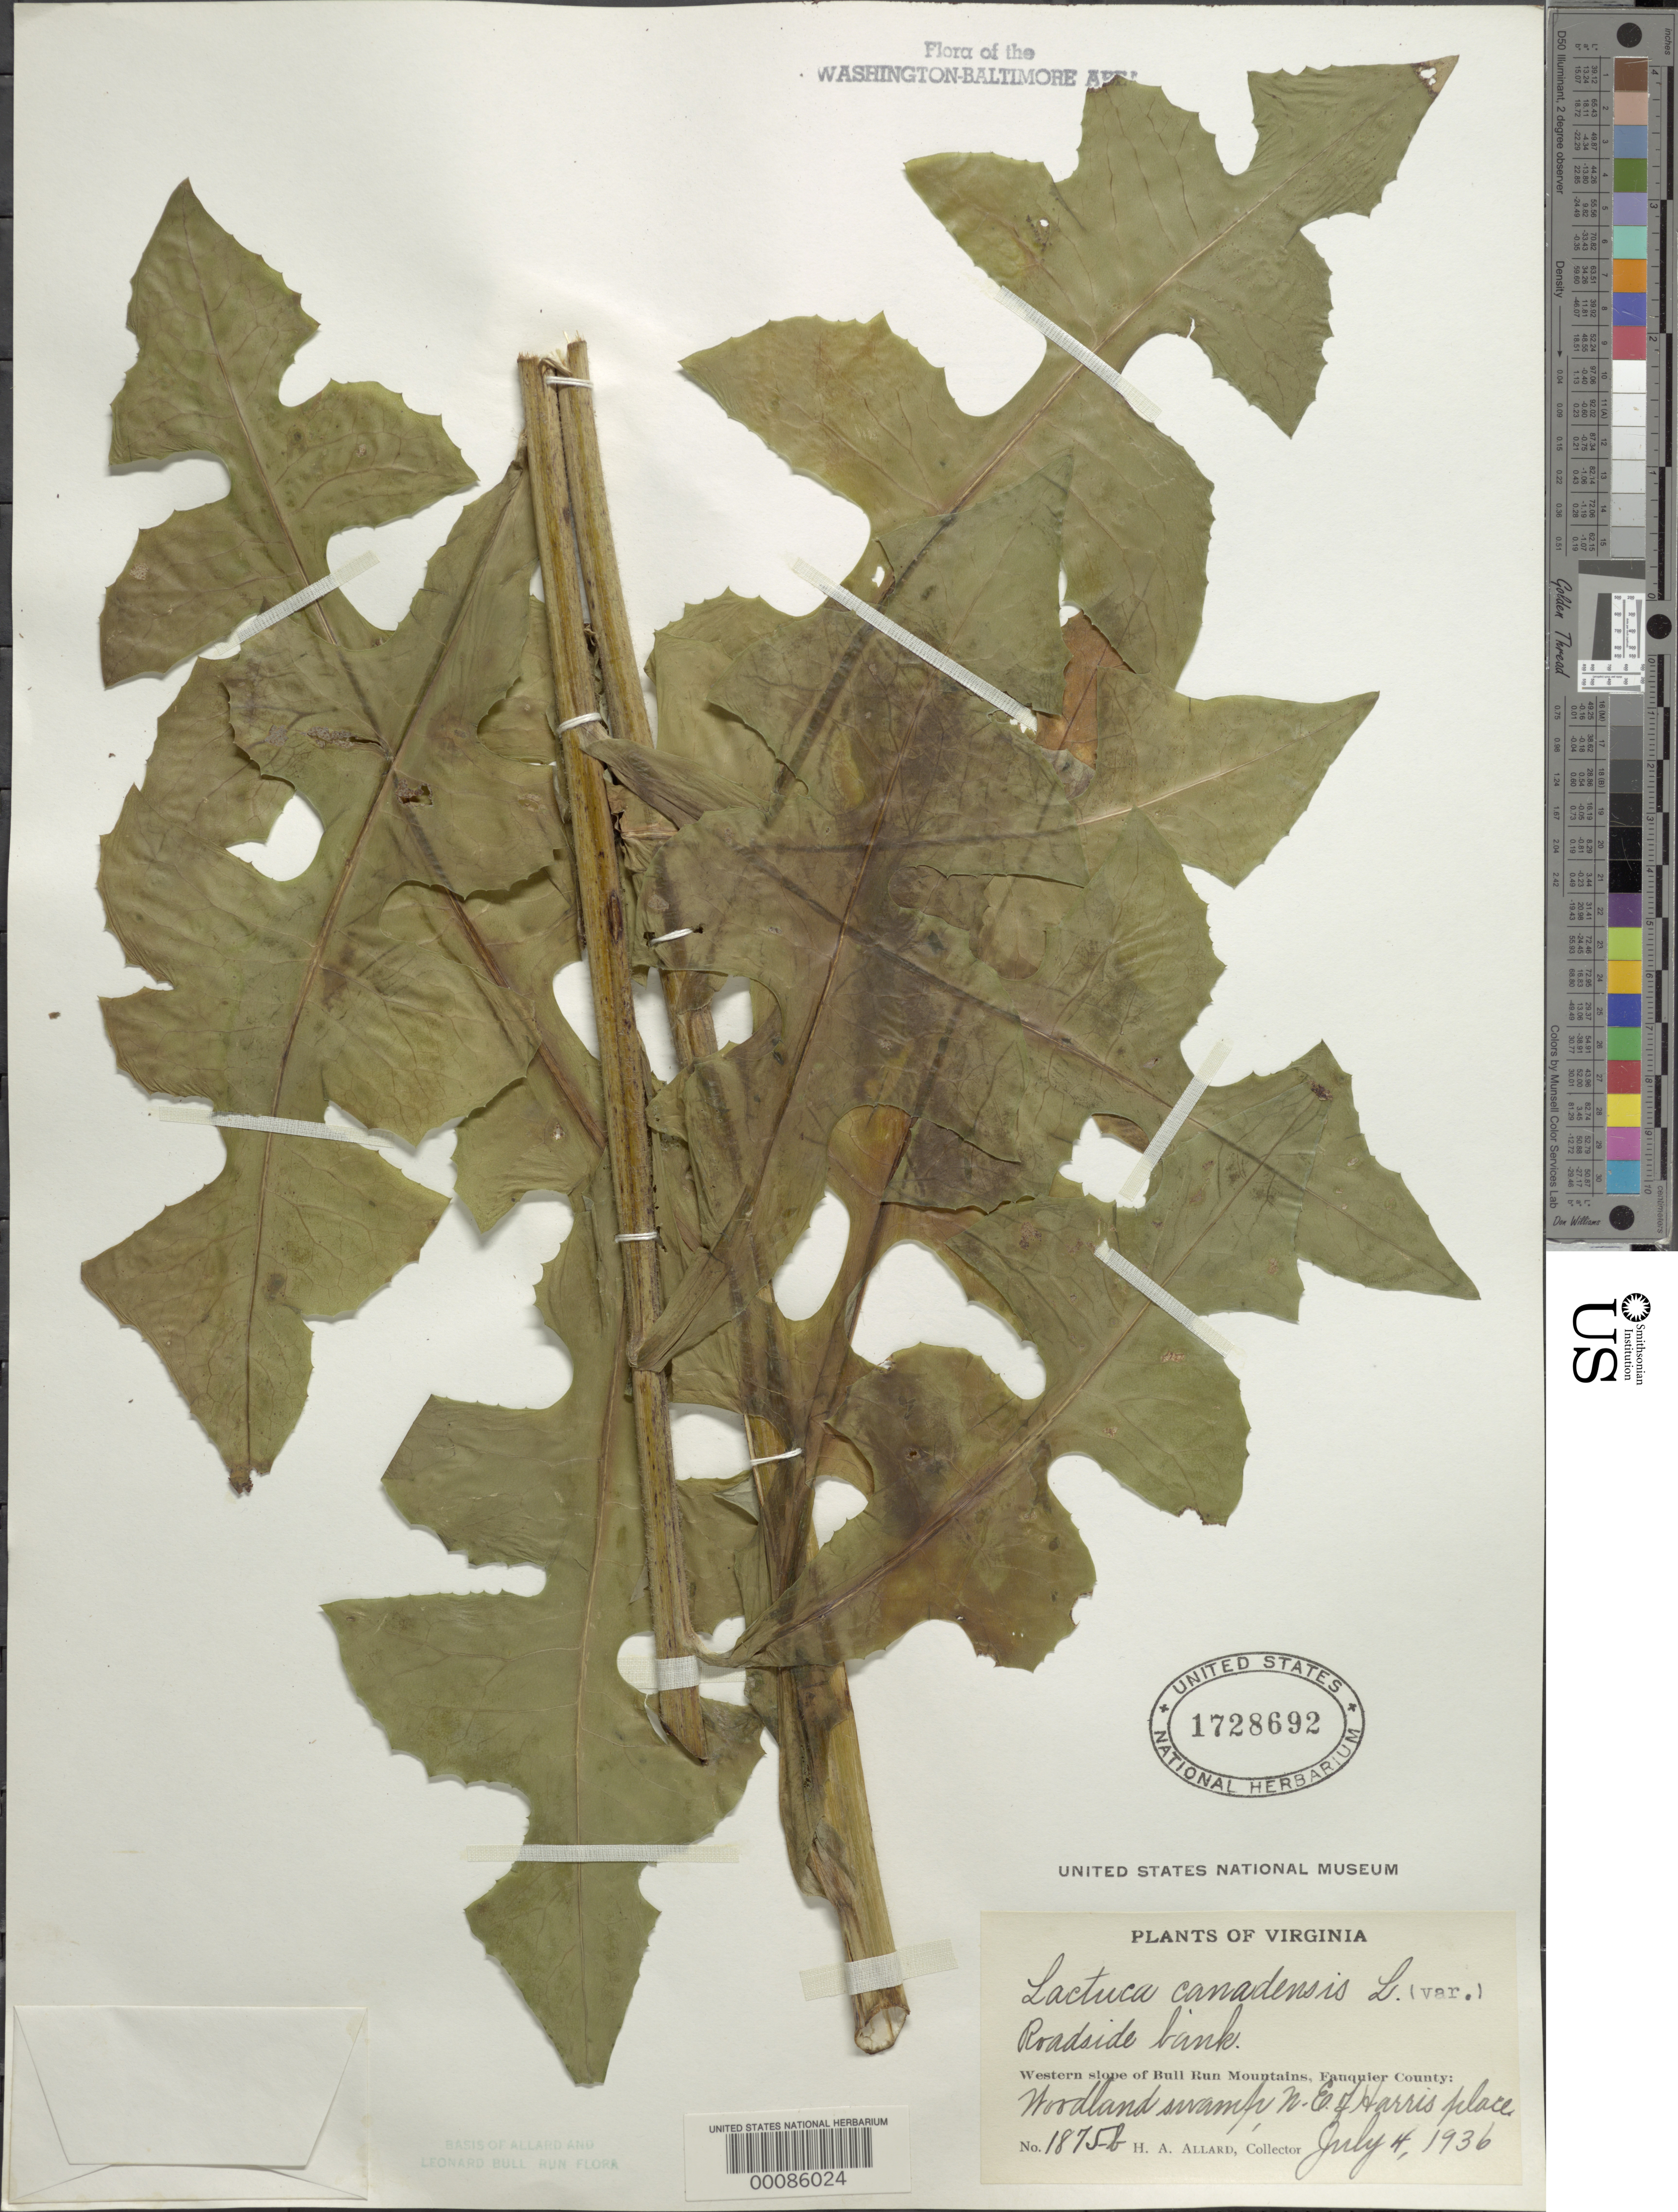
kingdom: Plantae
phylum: Tracheophyta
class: Magnoliopsida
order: Asterales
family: Asteraceae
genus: Lactuca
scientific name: Lactuca canadensis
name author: L.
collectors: H. A. Allard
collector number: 1875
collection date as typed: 04 Jul 1936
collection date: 1936-07-04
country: United States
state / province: Virginia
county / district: Fauquier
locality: NE of Harris place north of Hopewell Gap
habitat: Roadside bank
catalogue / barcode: US 1728692